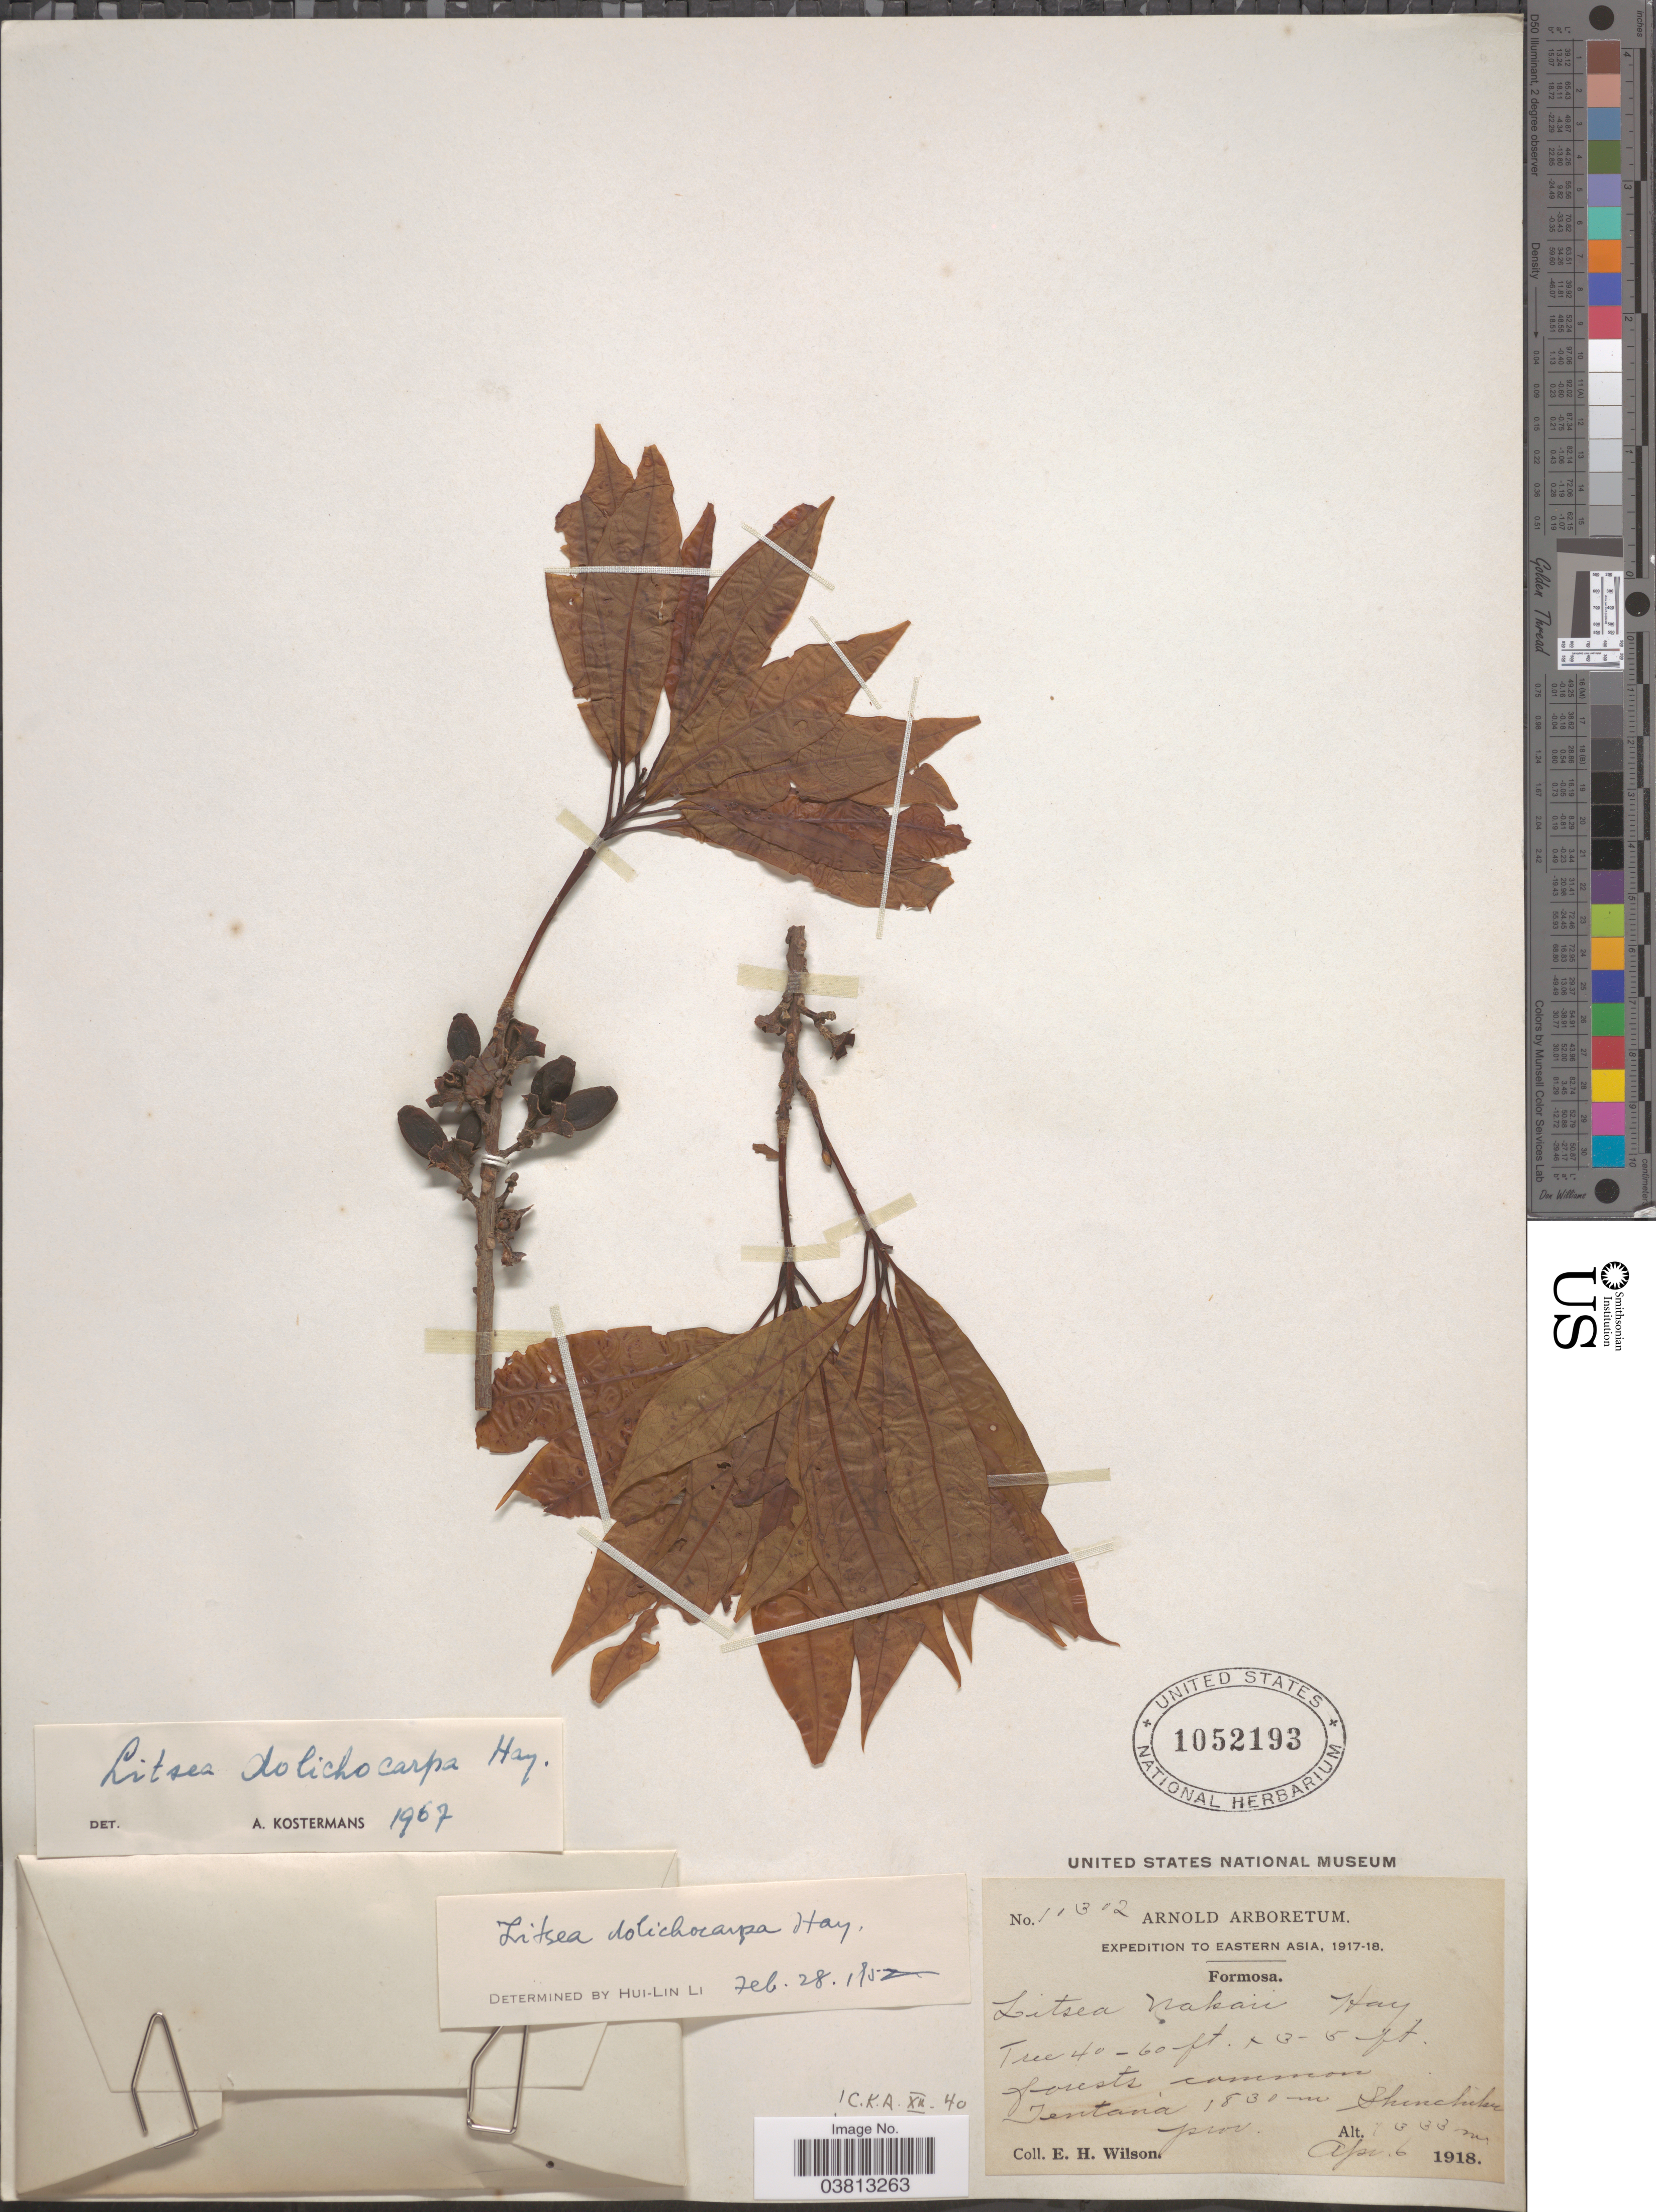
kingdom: Plantae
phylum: Tracheophyta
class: Magnoliopsida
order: Laurales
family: Lauraceae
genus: Litsea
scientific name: Litsea dolichocarpa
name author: Hayata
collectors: E. Wilson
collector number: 11302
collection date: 1918-04-06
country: Taiwan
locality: Formosa. Tentana [interpreted]. Shinchiku prov.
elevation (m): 1830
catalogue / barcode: US 1052193